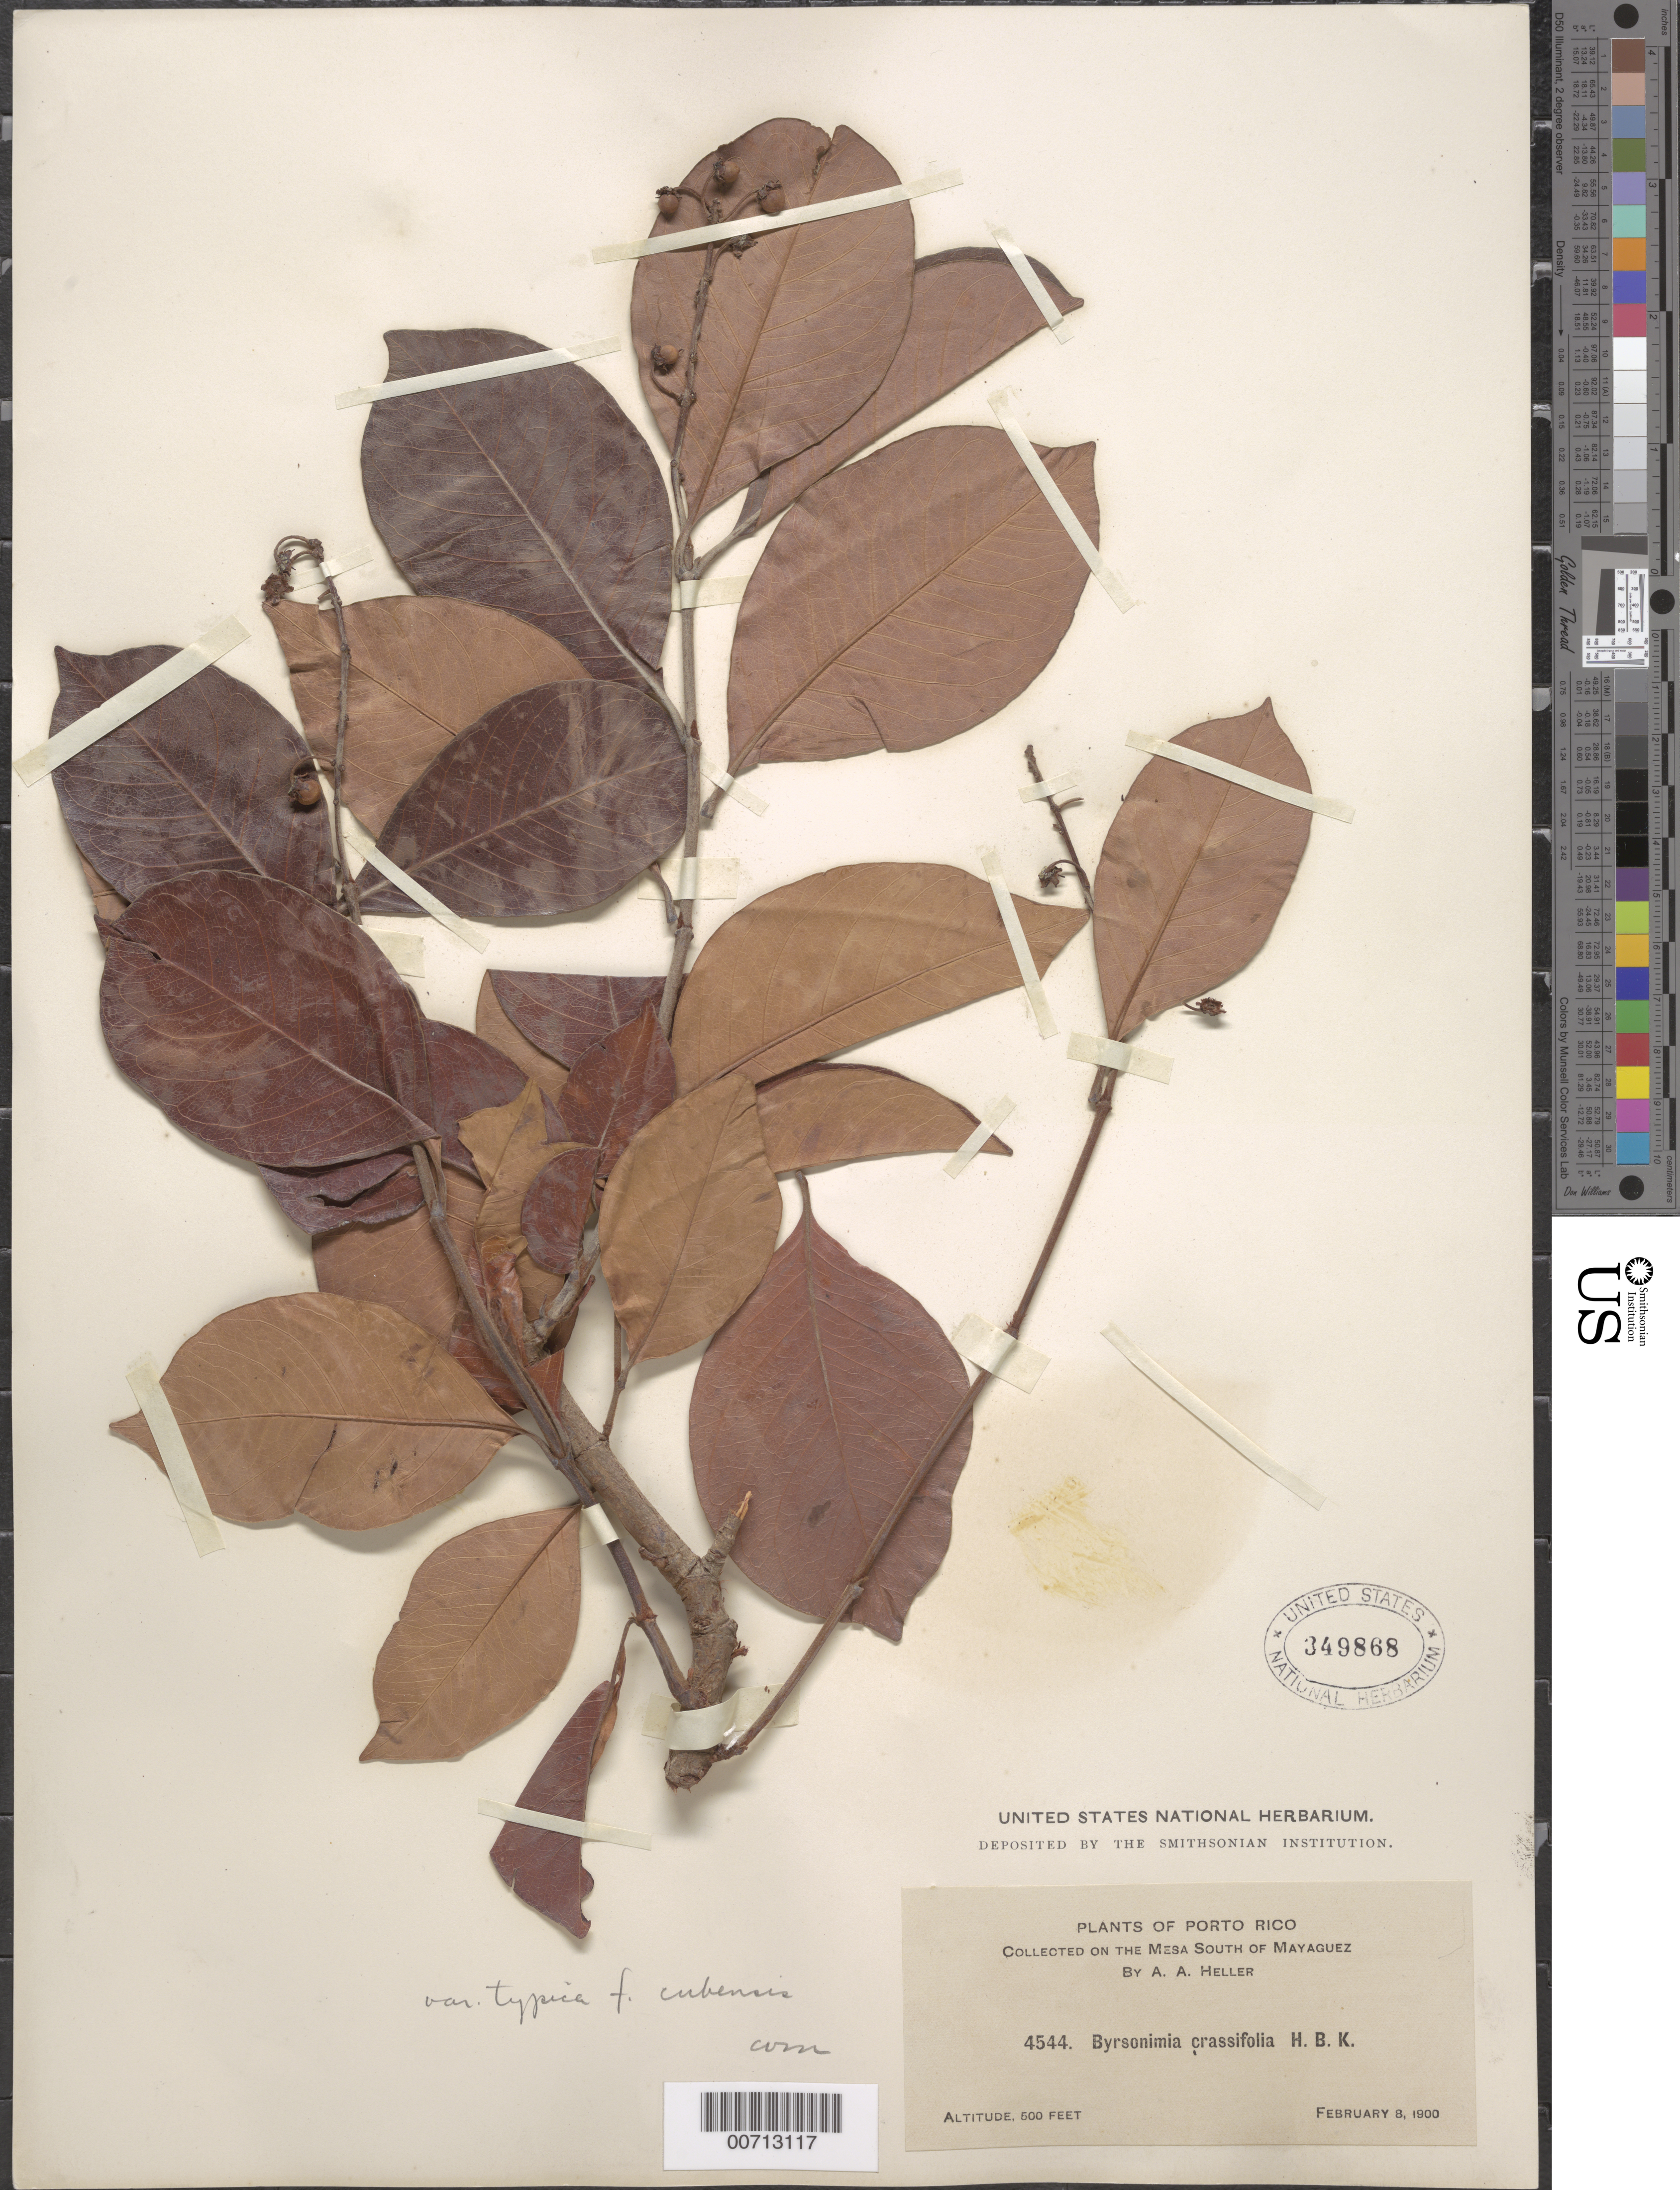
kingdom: Plantae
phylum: Tracheophyta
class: Magnoliopsida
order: Malpighiales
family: Malpighiaceae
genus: Byrsonima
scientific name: Byrsonima crassifolia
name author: (L.) Kunth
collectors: A. A. Heller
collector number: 4544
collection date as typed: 08 Feb 1900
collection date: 1900-02-08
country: Puerto Rico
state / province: Mayaguez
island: Greater Antilles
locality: Mesa S of Mayaguez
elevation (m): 152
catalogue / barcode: US 349868